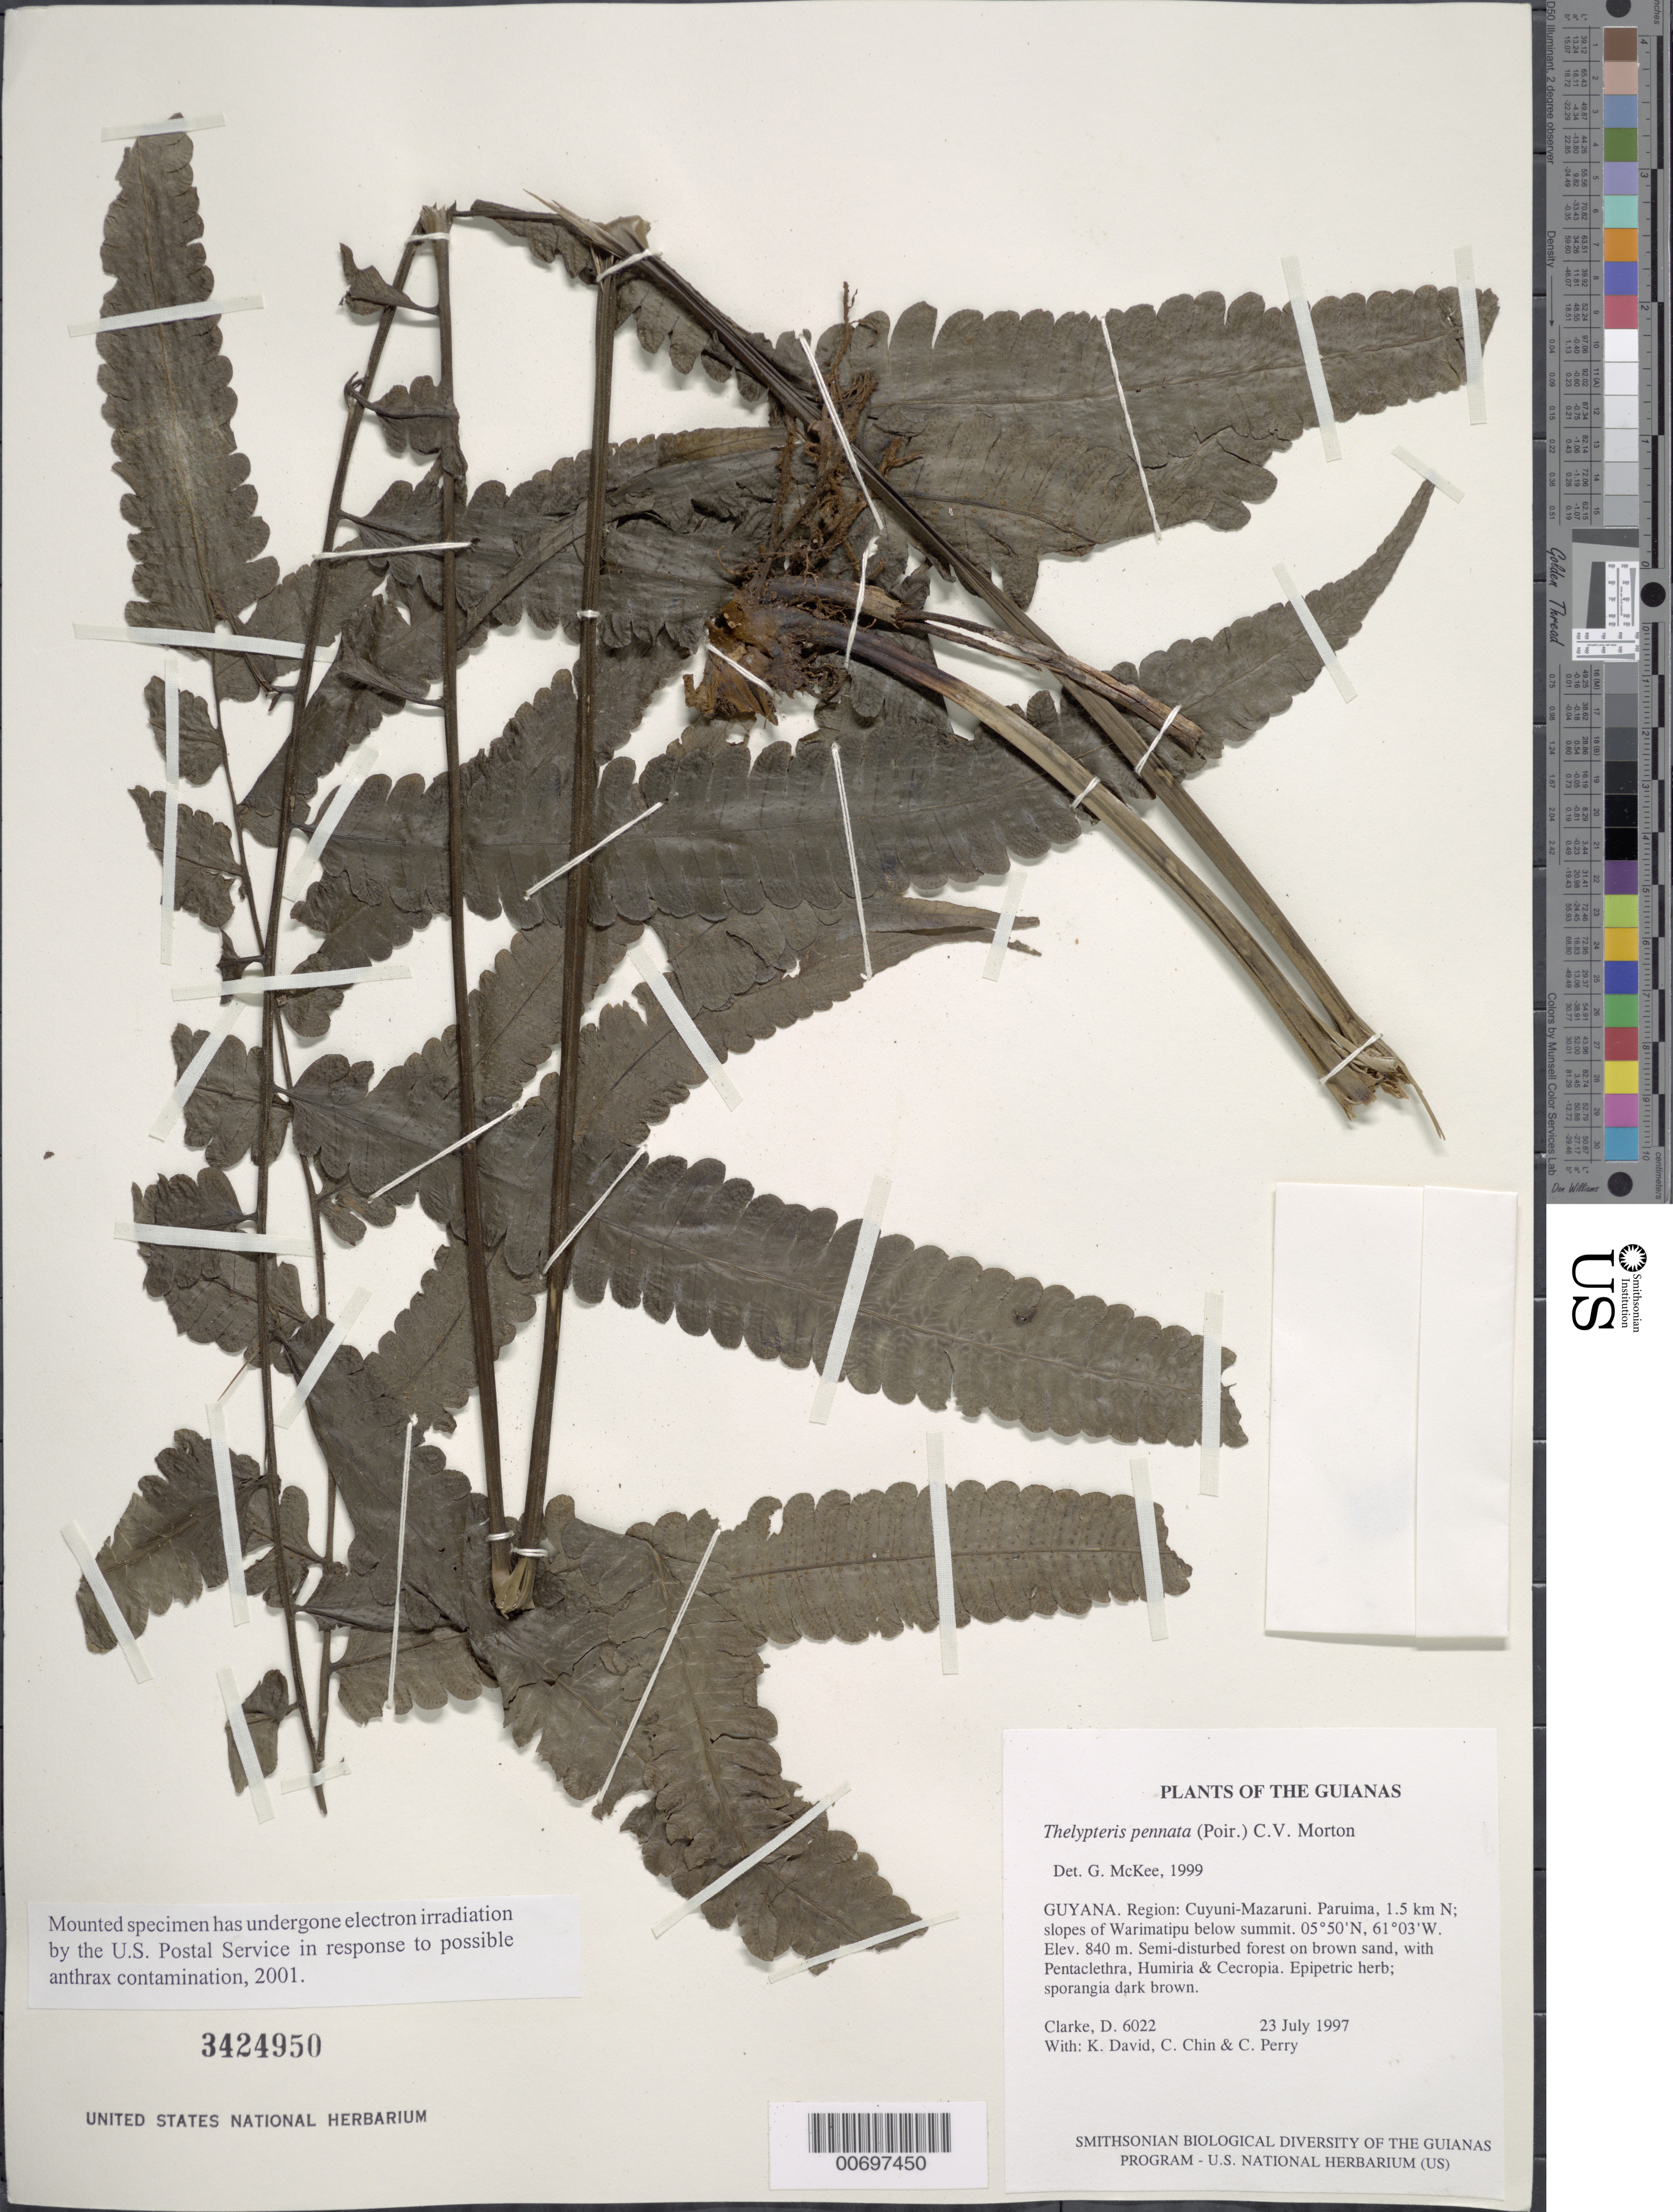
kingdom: Plantae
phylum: Tracheophyta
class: Polypodiopsida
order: Polypodiales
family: Thelypteridaceae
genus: Goniopteris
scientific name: Goniopteris pennata (Poir.) comb. nov., ined 2015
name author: (Poir.)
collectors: H. D. Clarke, K. David, C. Chin & C. Perry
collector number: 6022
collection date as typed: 23 July 1997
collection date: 1997-07-23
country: Guyana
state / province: Cuyuni-Mazaruni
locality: Paruima, 1.5 km N; slopes of Warimatipu below summit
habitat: Semi-disturbed forest on brown sand, with Pentaclethra, Humiria & Cecropia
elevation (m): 840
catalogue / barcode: US 3424950